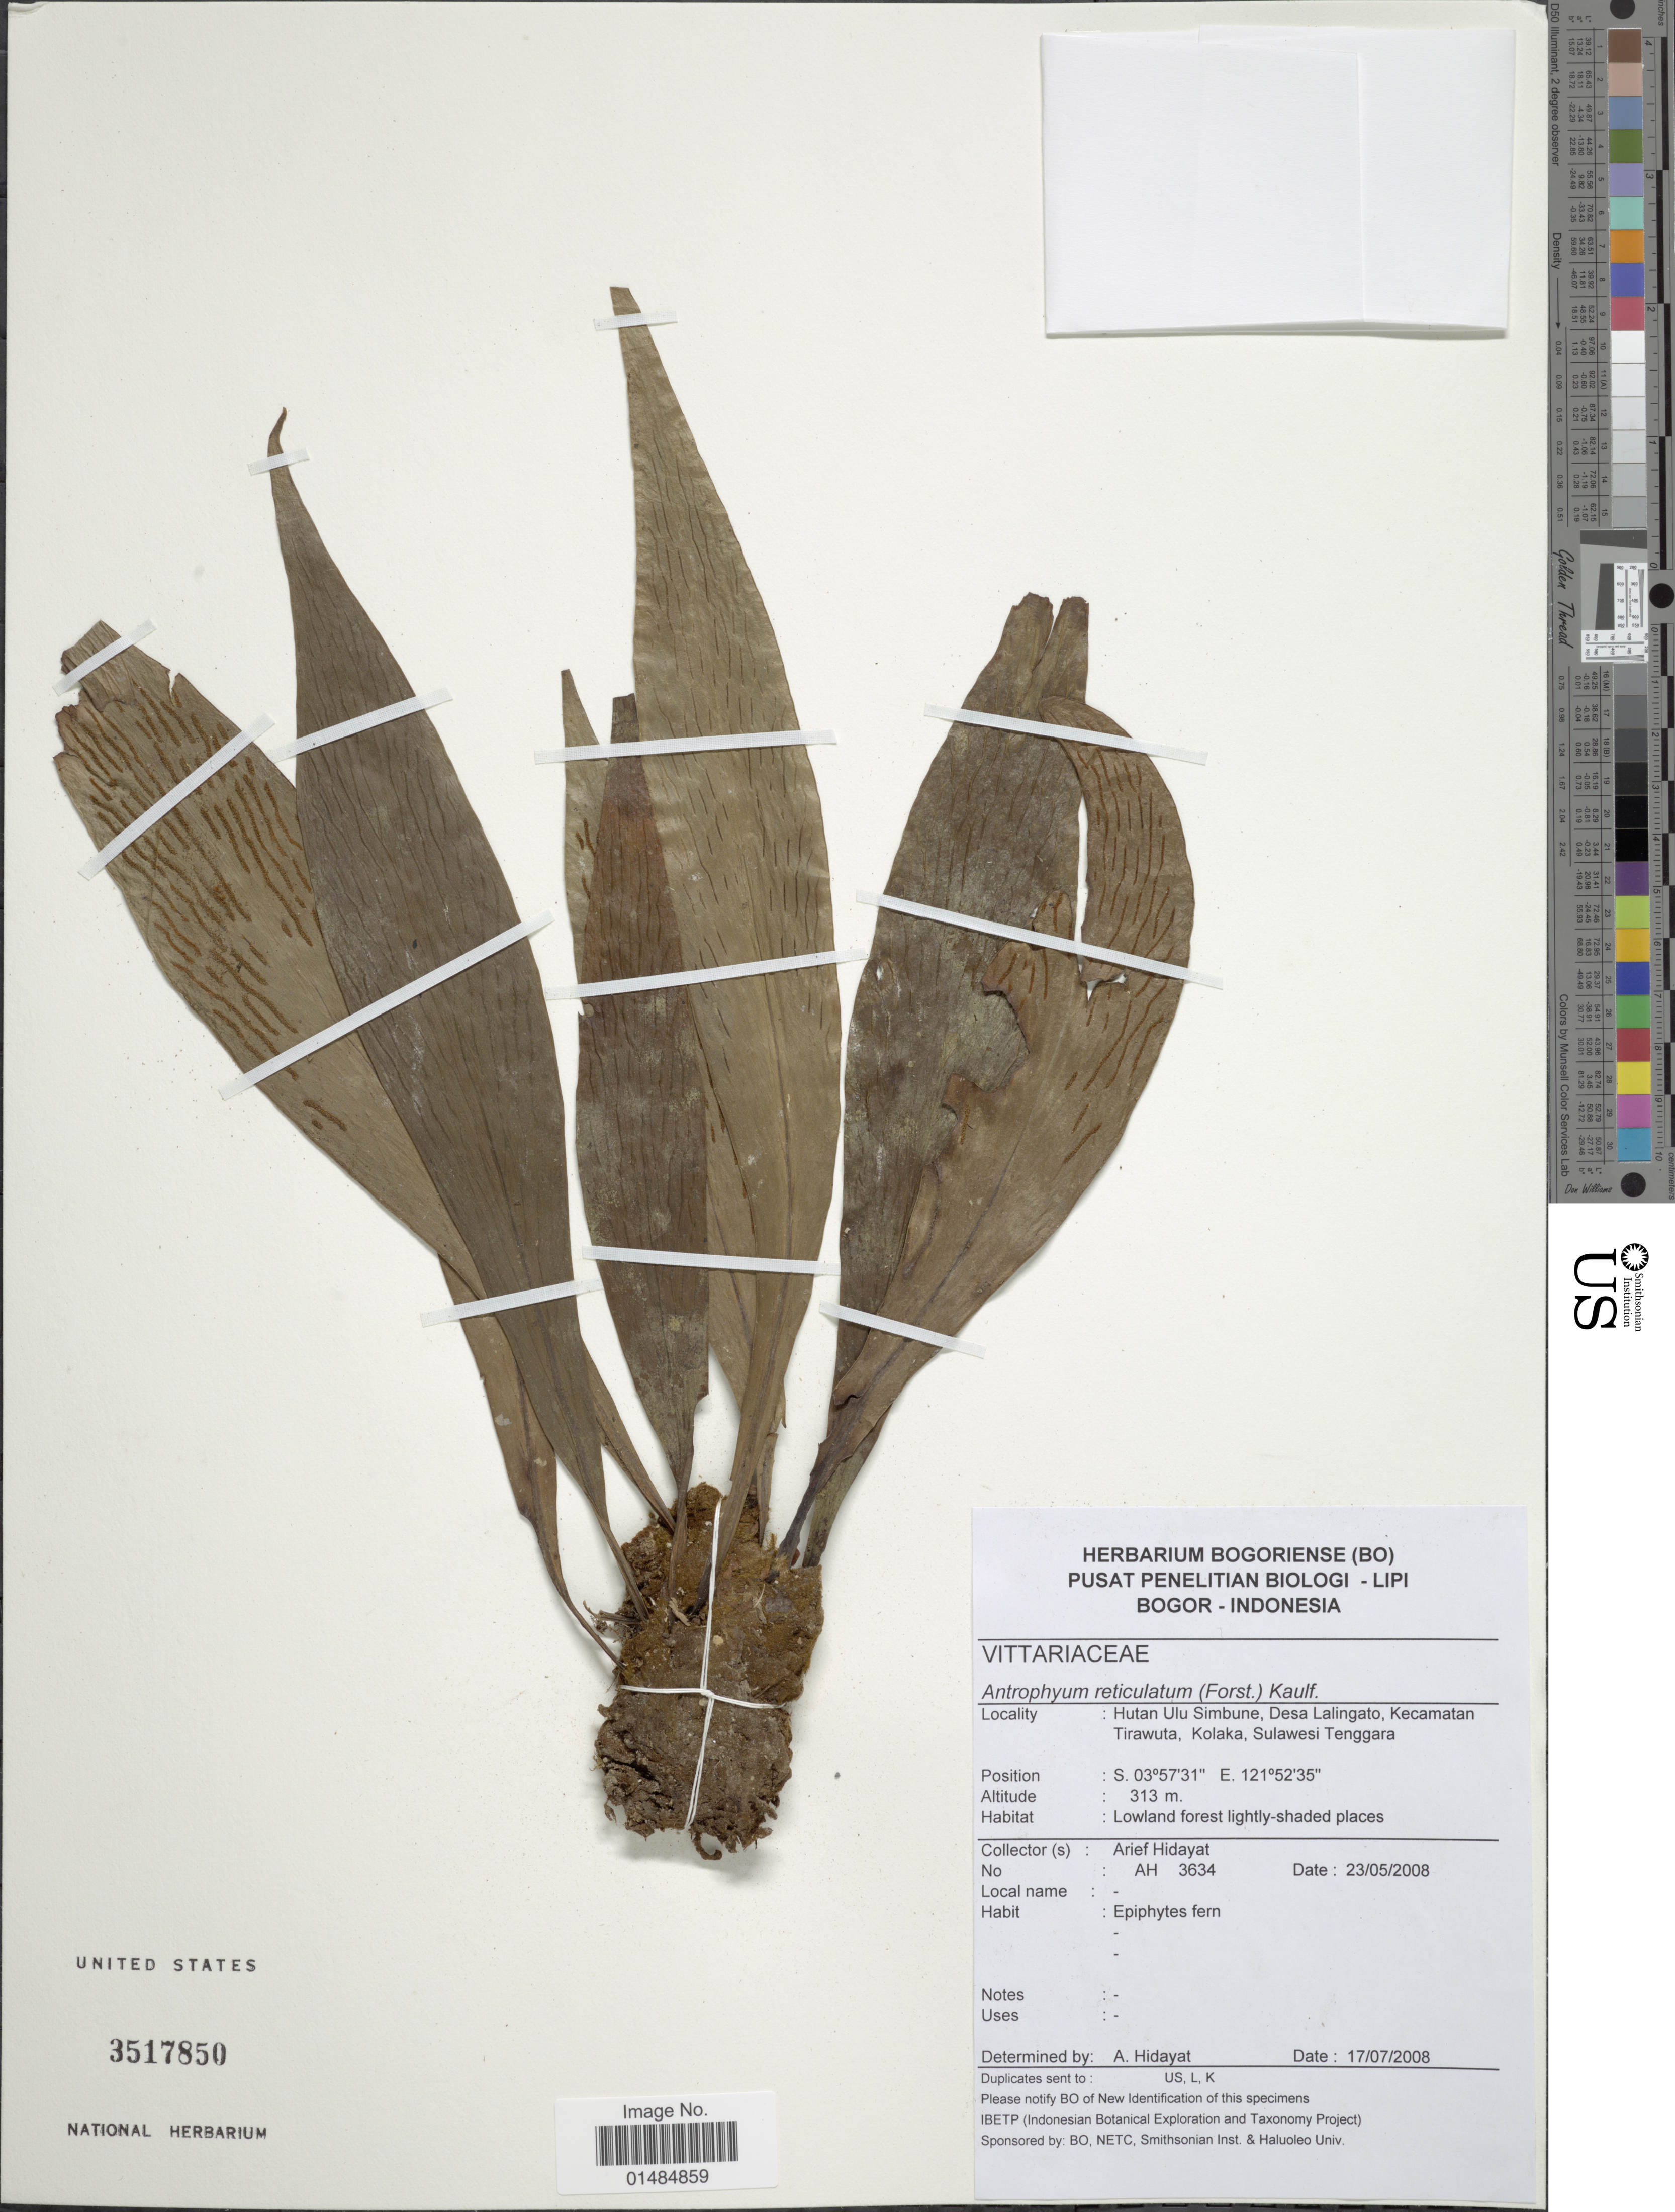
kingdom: Plantae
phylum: Tracheophyta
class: Polypodiopsida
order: Polypodiales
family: Pteridaceae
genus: Antrophyum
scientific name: Antrophyum reticulatum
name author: (G. Forst.) Kaulf.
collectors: A. Hidayat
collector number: AH 3634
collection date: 2008-05-23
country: Indonesia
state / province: Sulawesi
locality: Hutan Ulu Simbune, Desa Lalingato, Kecamatan Tirawuta, Kolaka, Sulawesi Tenggara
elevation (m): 313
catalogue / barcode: US 3517850